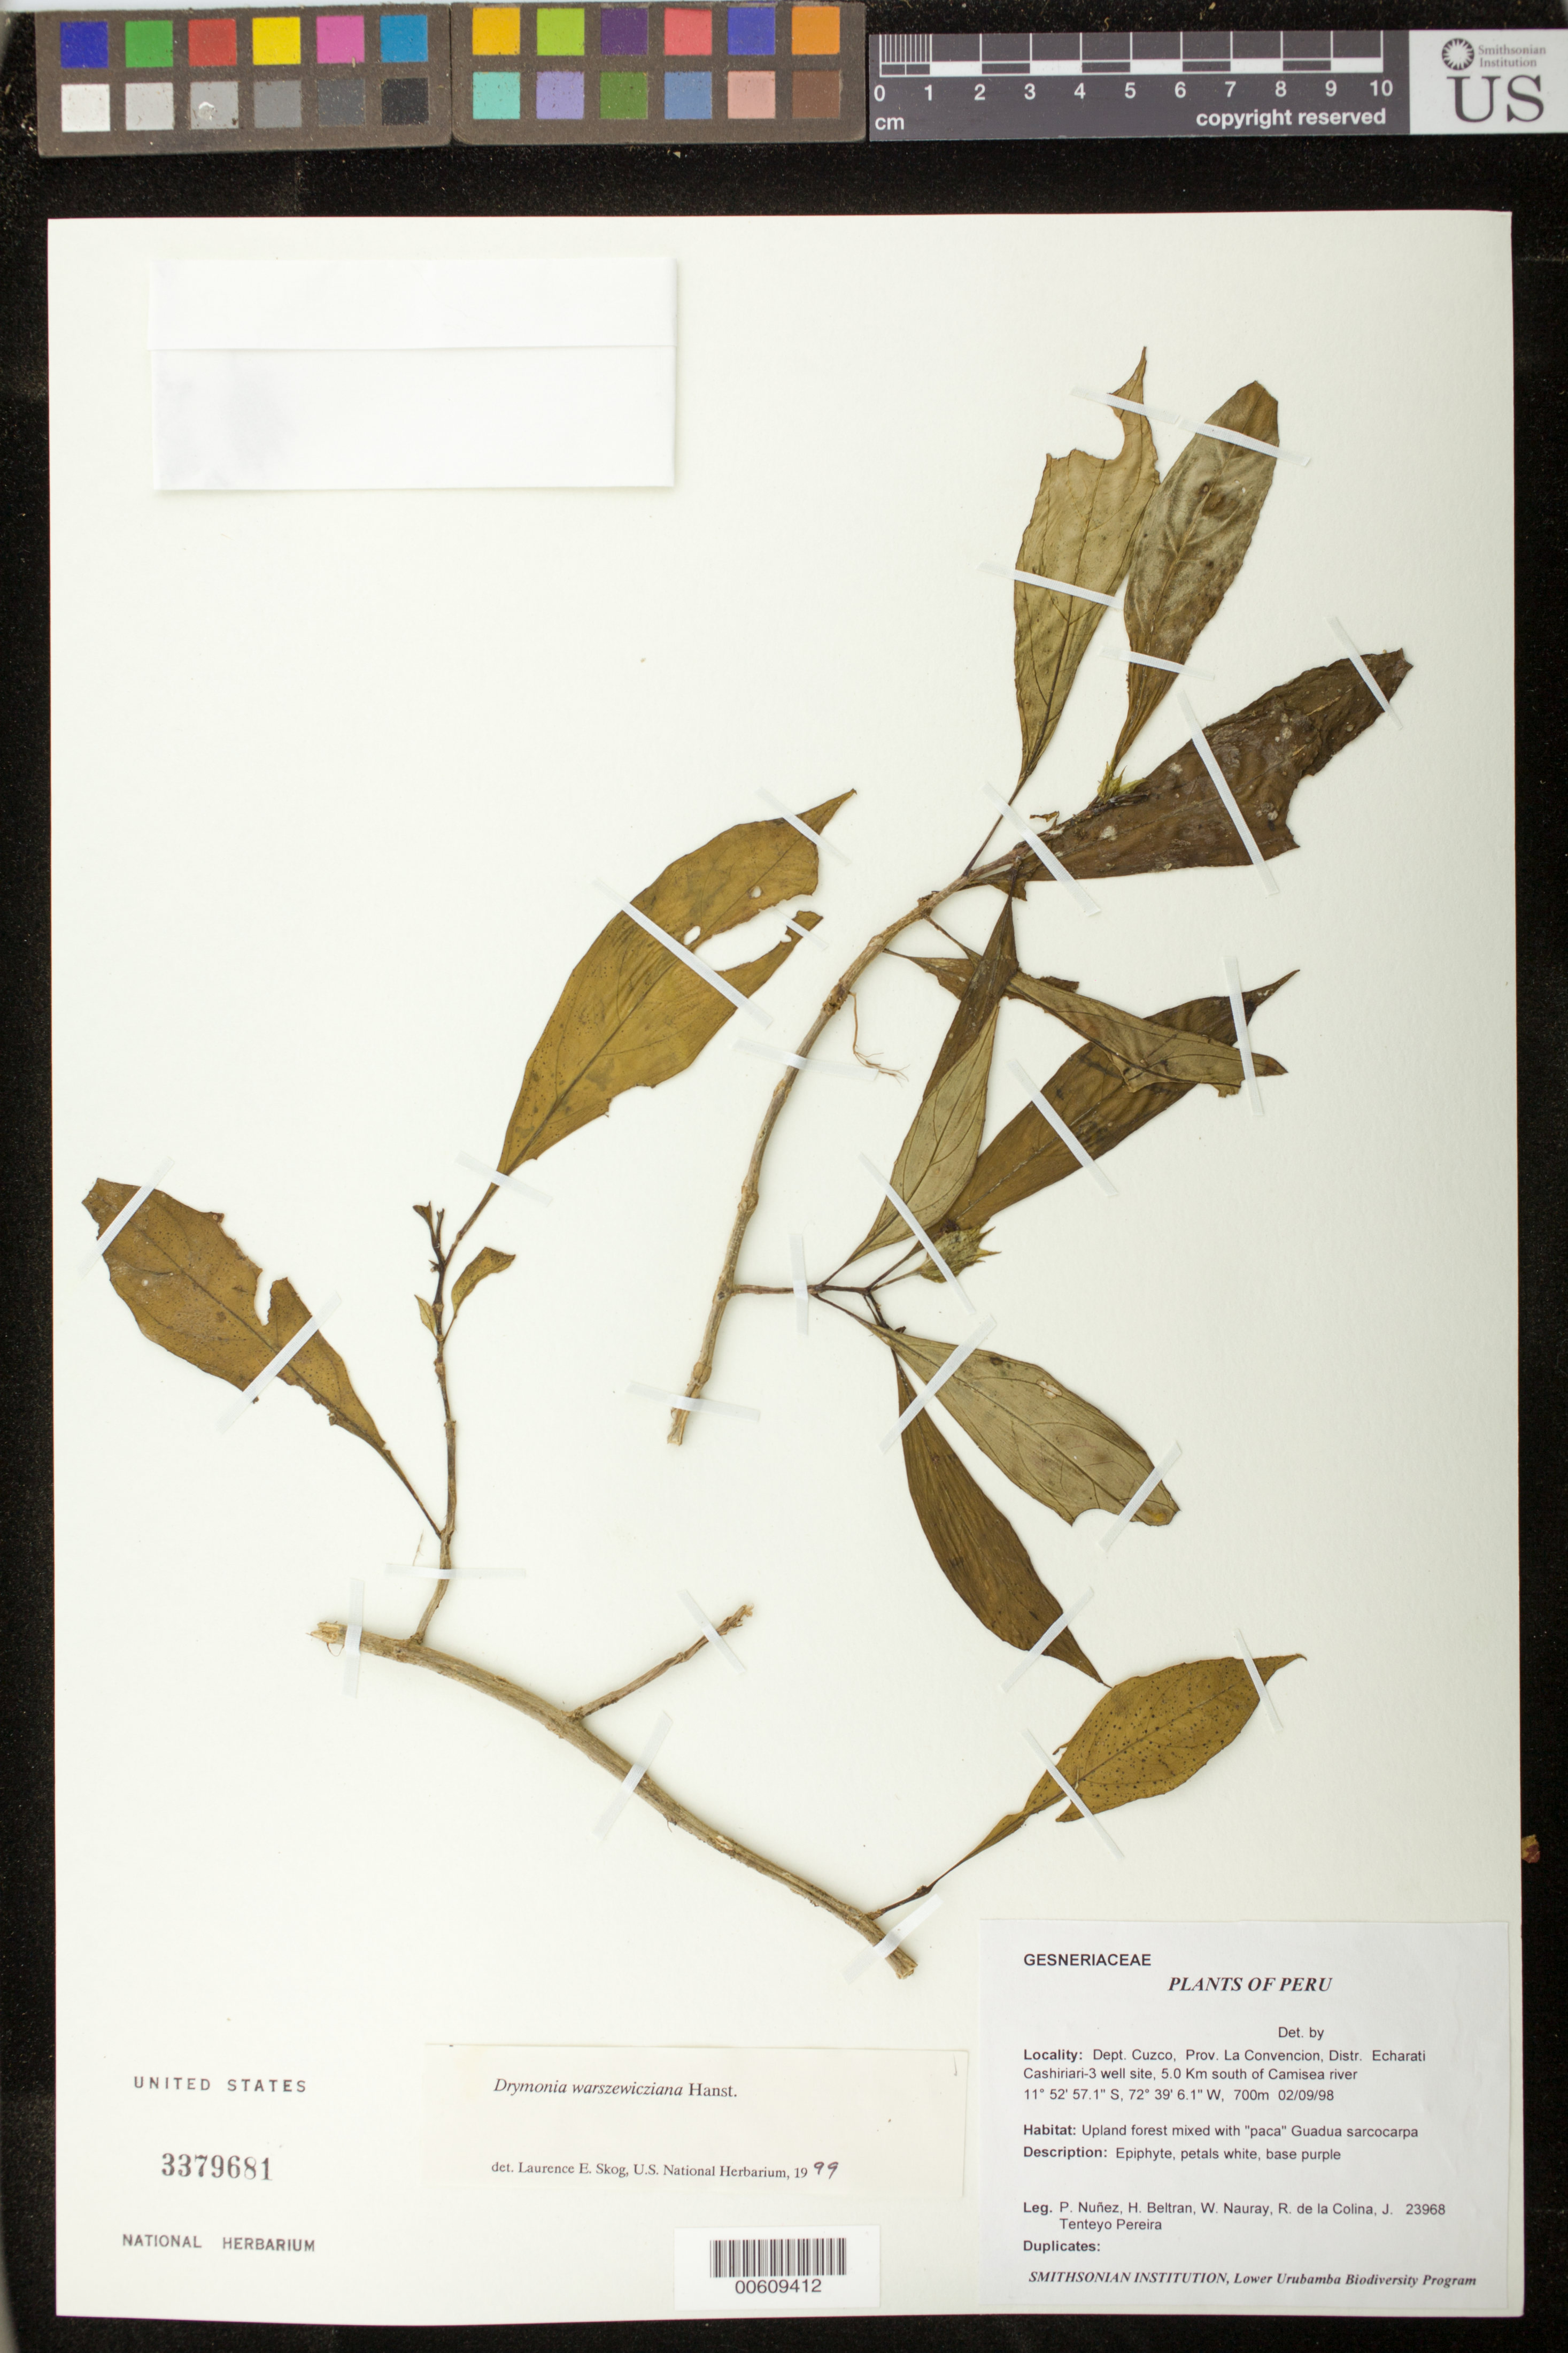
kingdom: Plantae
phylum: Tracheophyta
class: Magnoliopsida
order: Lamiales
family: Gesneriaceae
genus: Drymonia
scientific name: Drymonia warszewicziana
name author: Hanst.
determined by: Skog, Laurence E.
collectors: P. Núñez V., H. Beltran, W. Nauray, R. de La Colina & J. Tenteyo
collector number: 23968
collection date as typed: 02 Sep 1998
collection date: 1998-09-02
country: Peru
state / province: Cusco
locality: Prov. La Convencion; Dtto. Echarati, Cashiriari-3 well site, 5 km S of Camisea river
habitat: Upland forest mixed with "paca" Guadua sarcocarpa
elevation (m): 700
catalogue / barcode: US 3379681